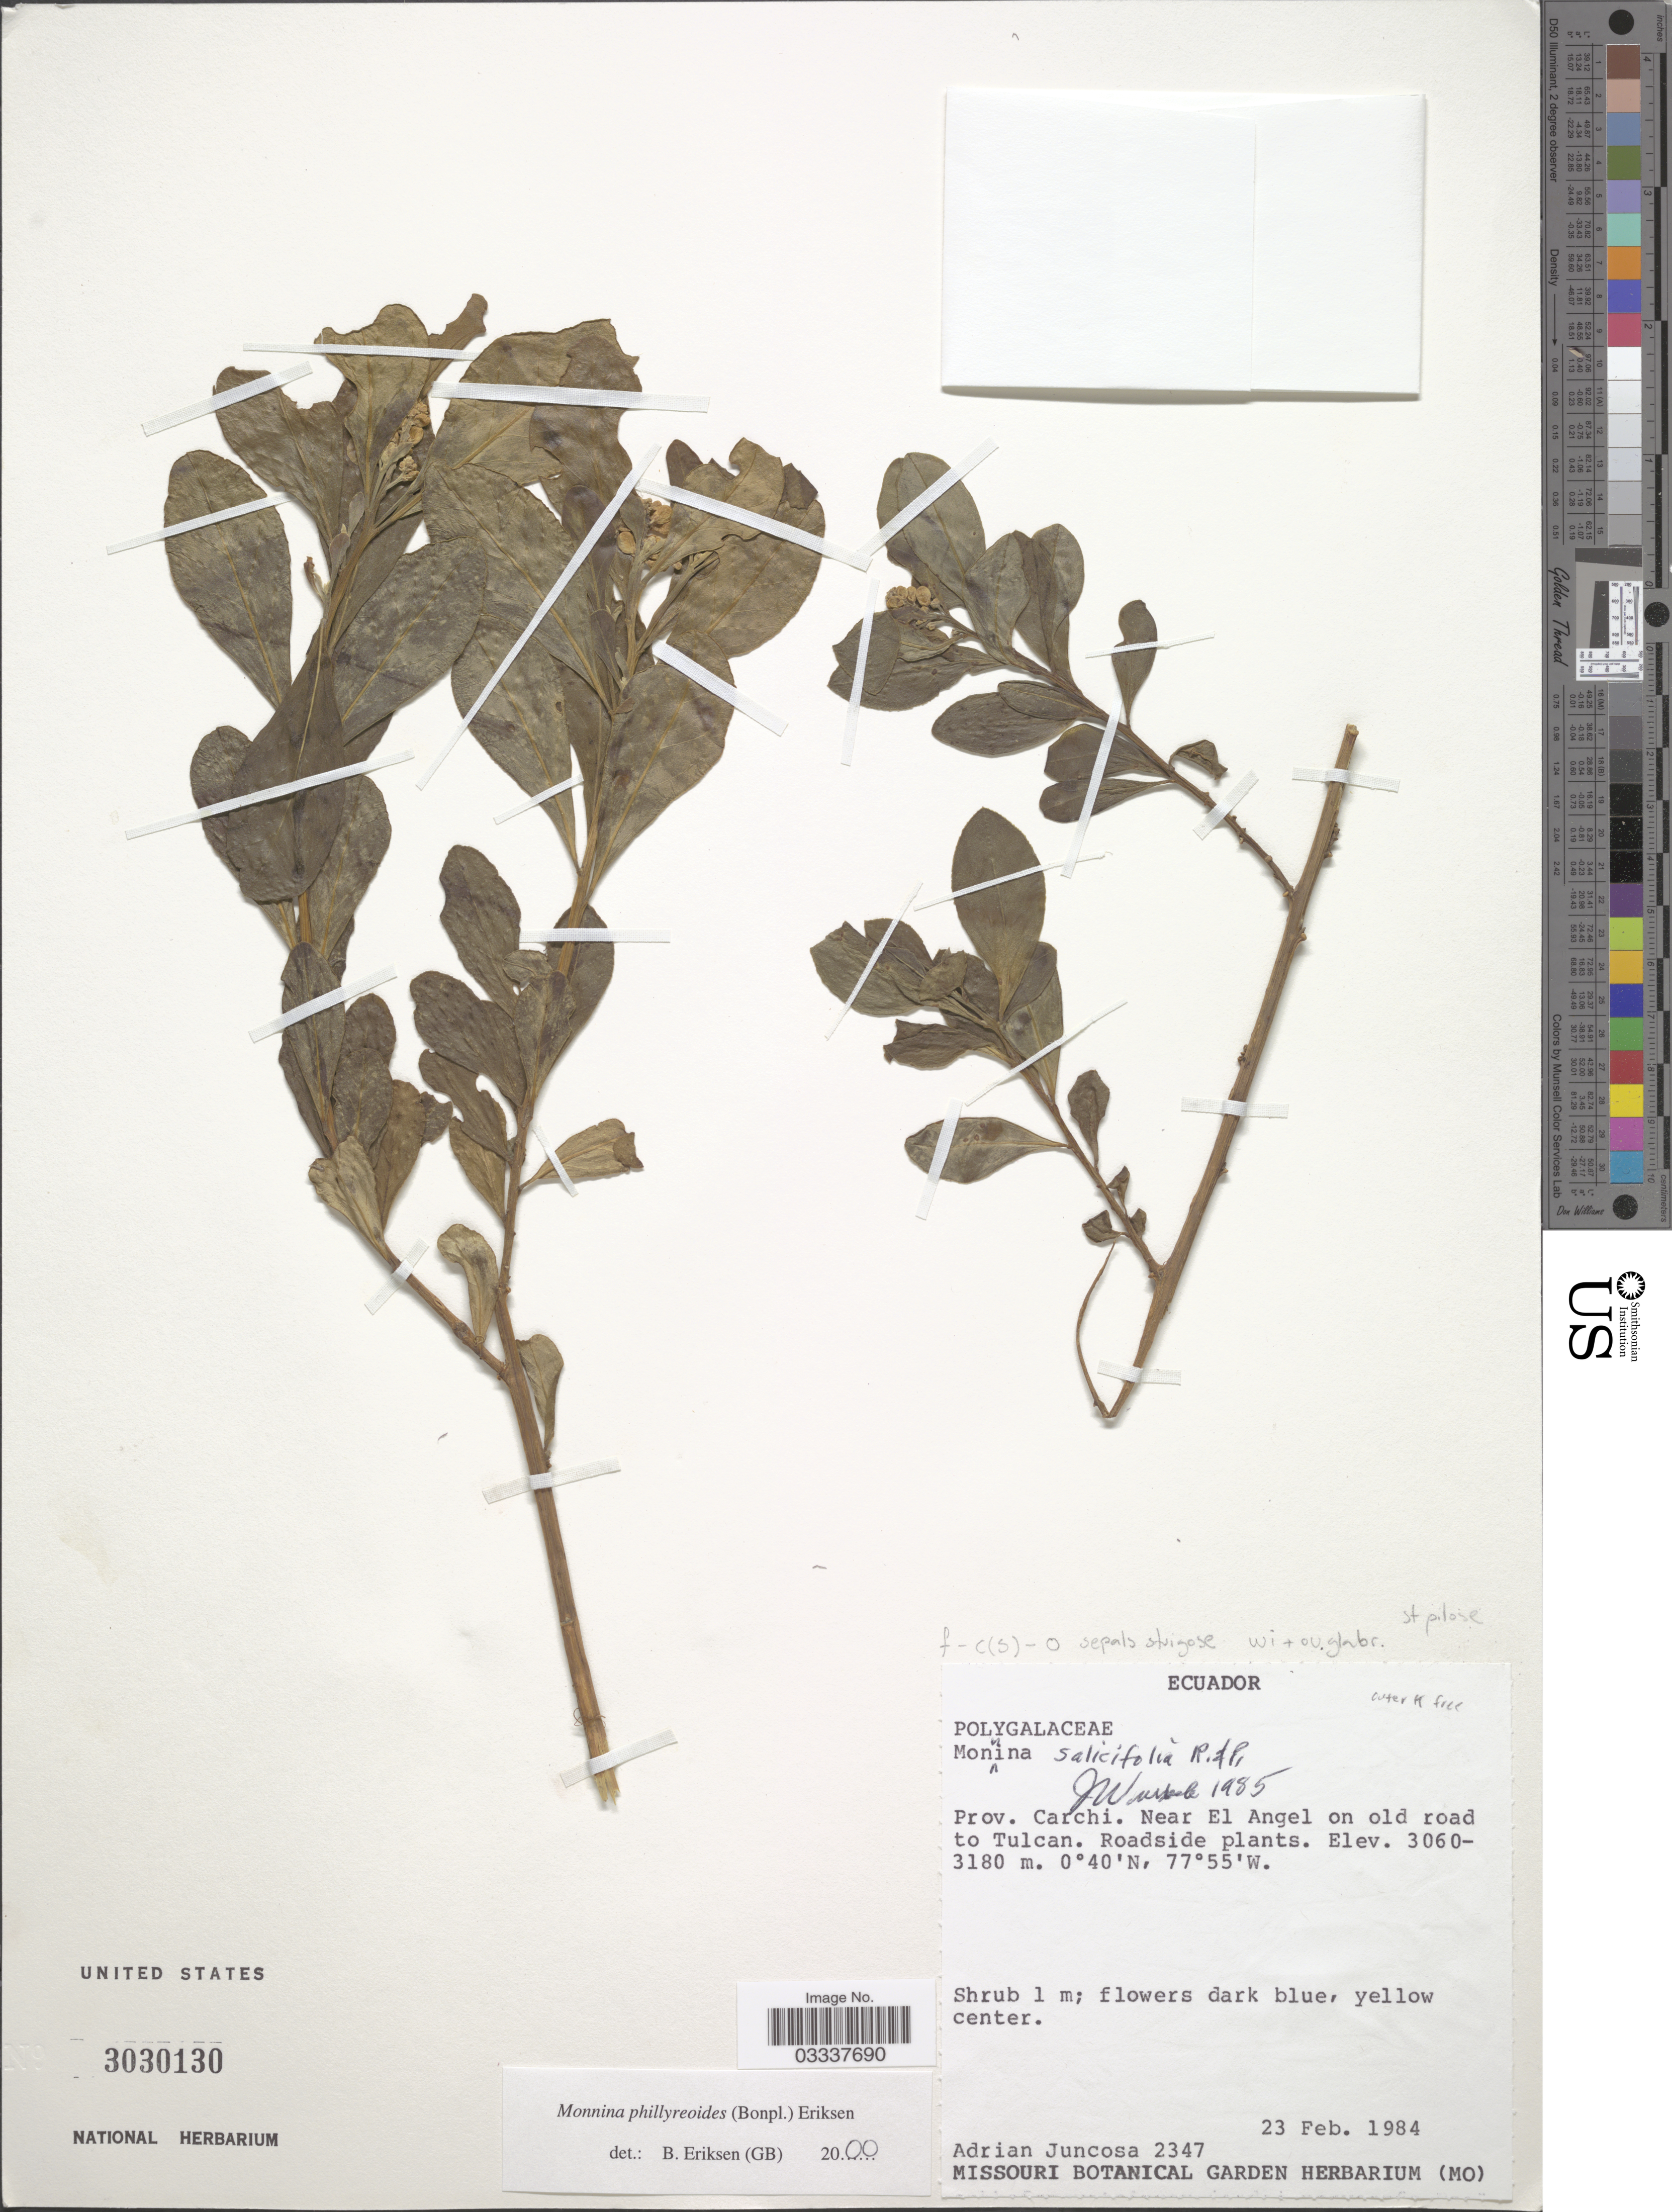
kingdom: Plantae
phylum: Tracheophyta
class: Magnoliopsida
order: Fabales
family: Polygalaceae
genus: Monnina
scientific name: Monnina phillyreoides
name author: (Bonpl.) B. Eriksen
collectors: A. Juncosa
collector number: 2347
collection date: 1984-02-23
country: Ecuador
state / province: Carchi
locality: Near El Angel on old road to Tulcan.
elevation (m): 3060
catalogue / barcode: US 3030130